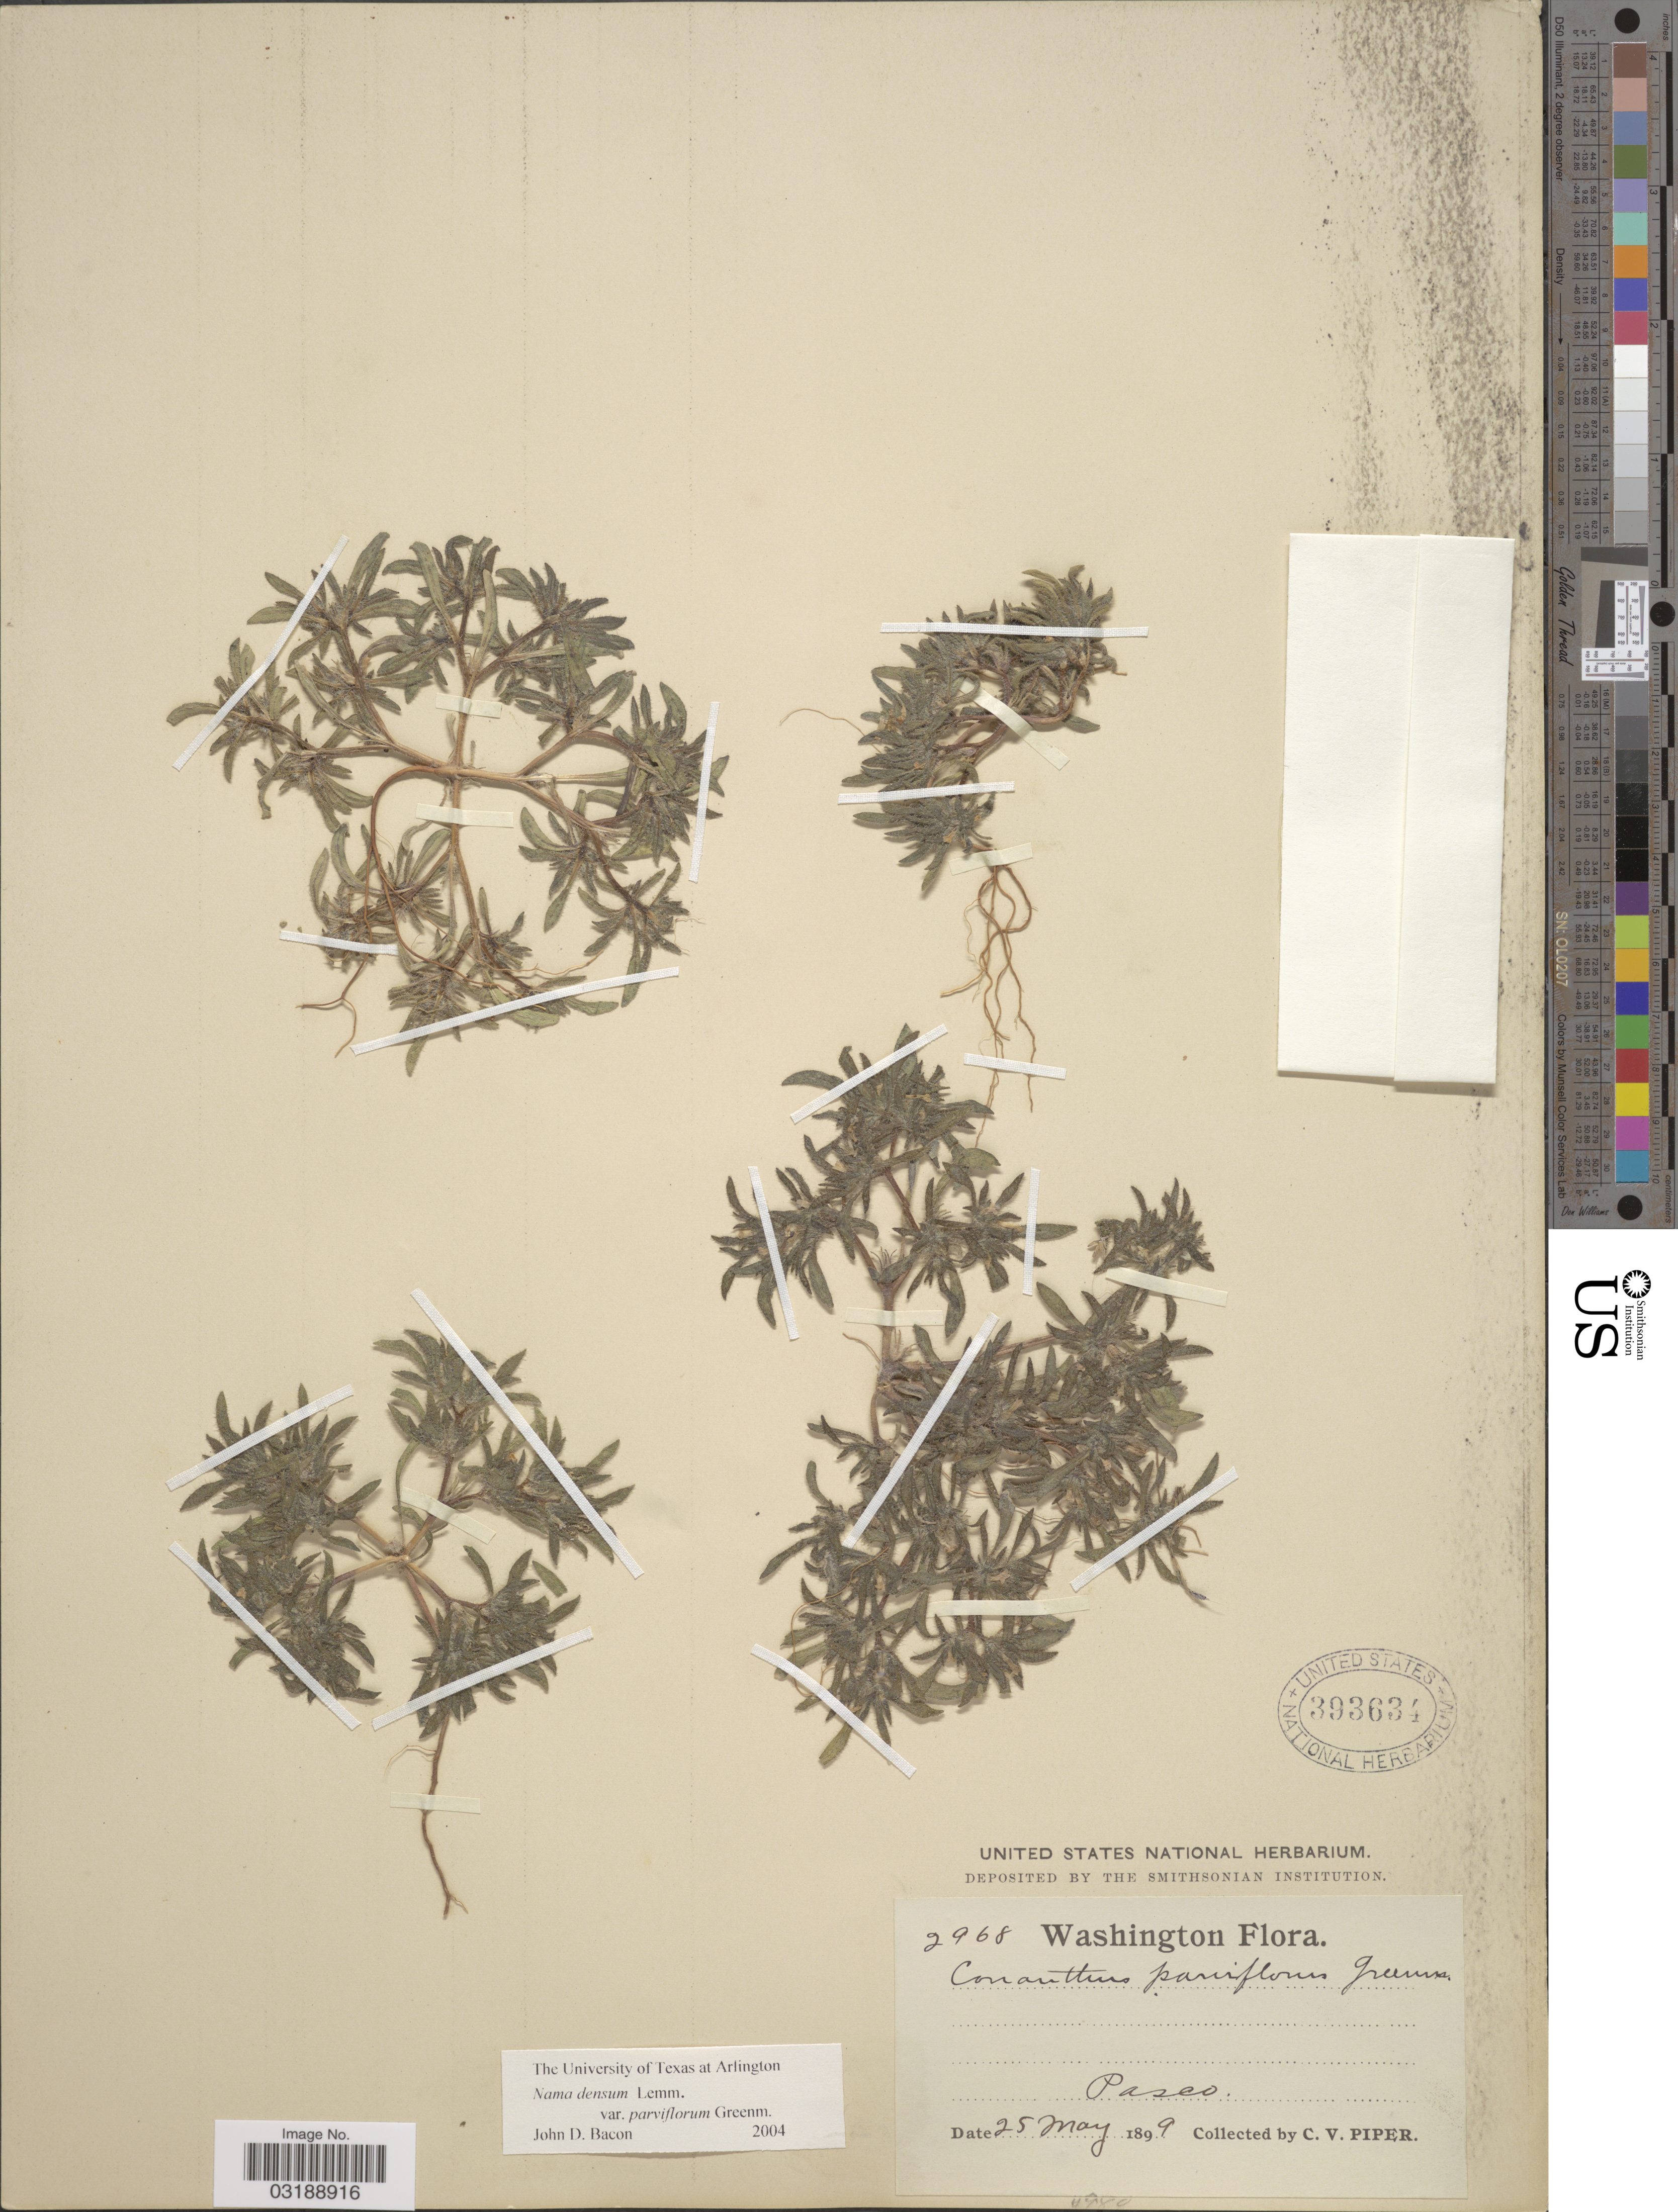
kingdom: Plantae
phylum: Tracheophyta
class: Magnoliopsida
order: Boraginales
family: Namaceae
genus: Nama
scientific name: Nama densa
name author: Lemmon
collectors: C. V. Piper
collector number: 2968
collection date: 1899-05-25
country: United States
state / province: Washington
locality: Pasco.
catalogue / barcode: US 393634